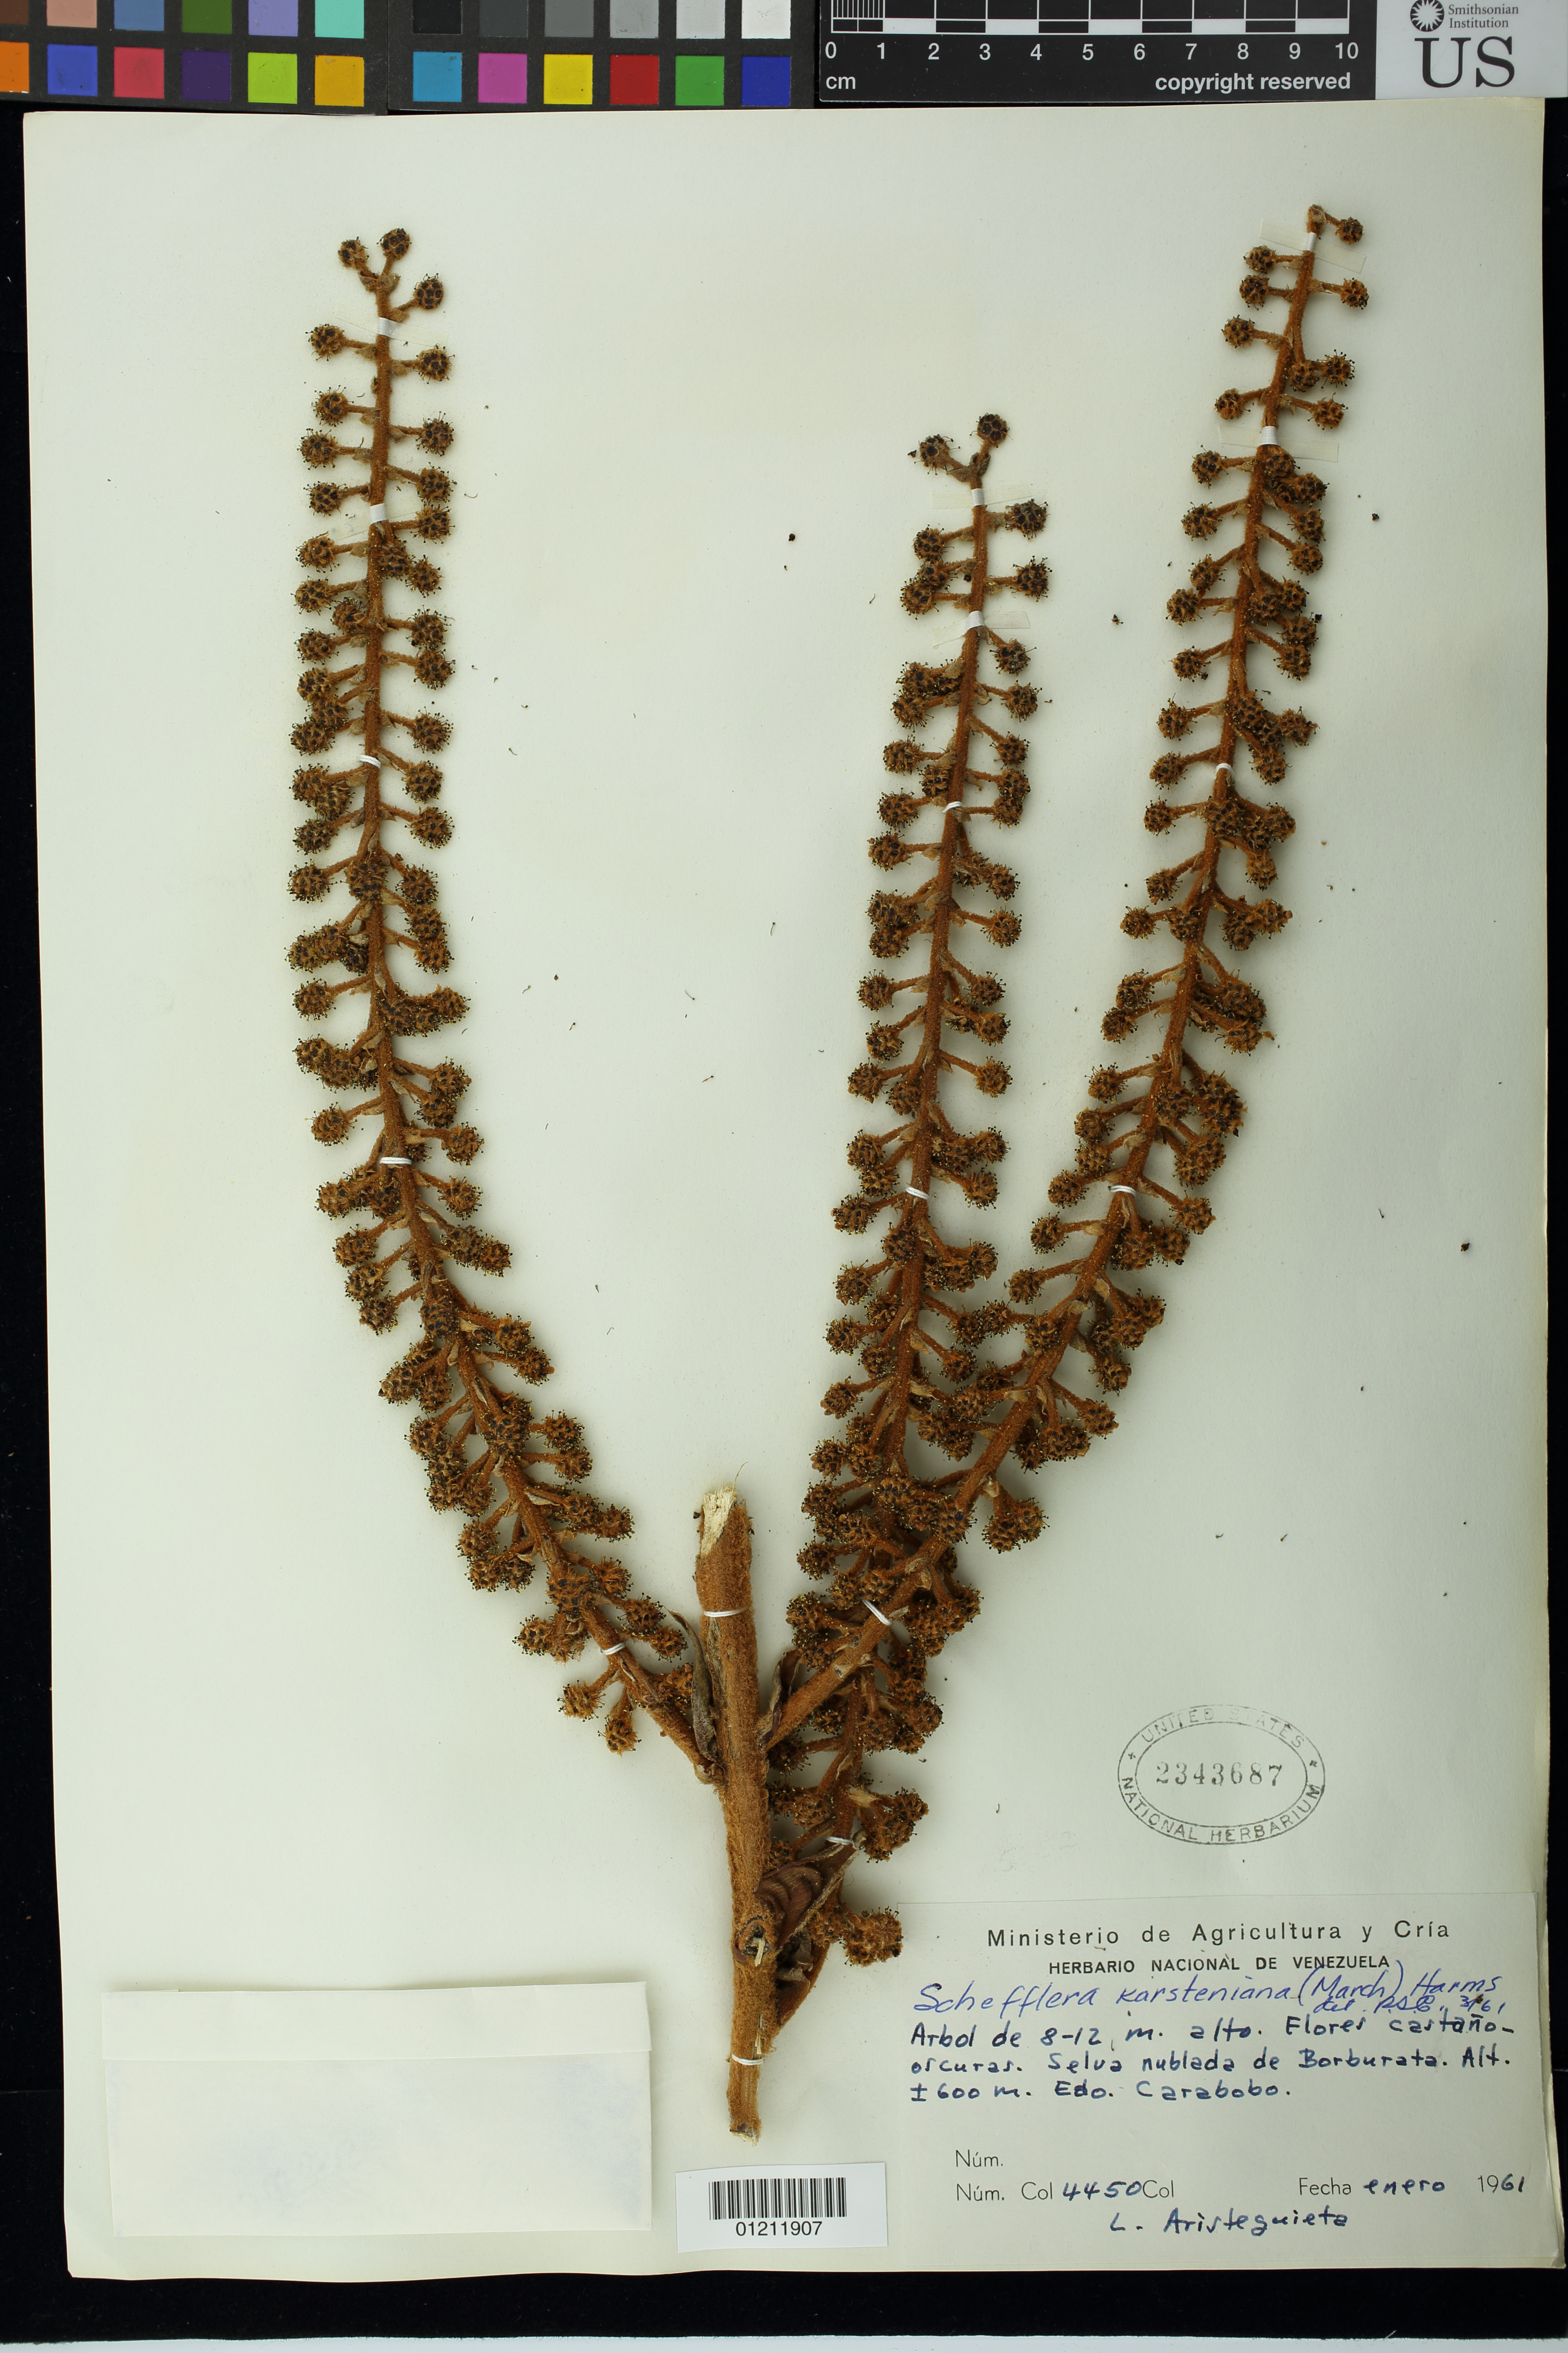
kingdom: Plantae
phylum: Tracheophyta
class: Magnoliopsida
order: Apiales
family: Araliaceae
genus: Schefflera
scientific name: Schefflera karsteniana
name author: (Marchal) Harms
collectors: L. Aristeguieta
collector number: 4450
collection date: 1961-01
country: Venezuela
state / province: Carabobo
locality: Selva nublade de Borburata. Edo Carabobo.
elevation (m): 600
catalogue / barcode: US 2343687